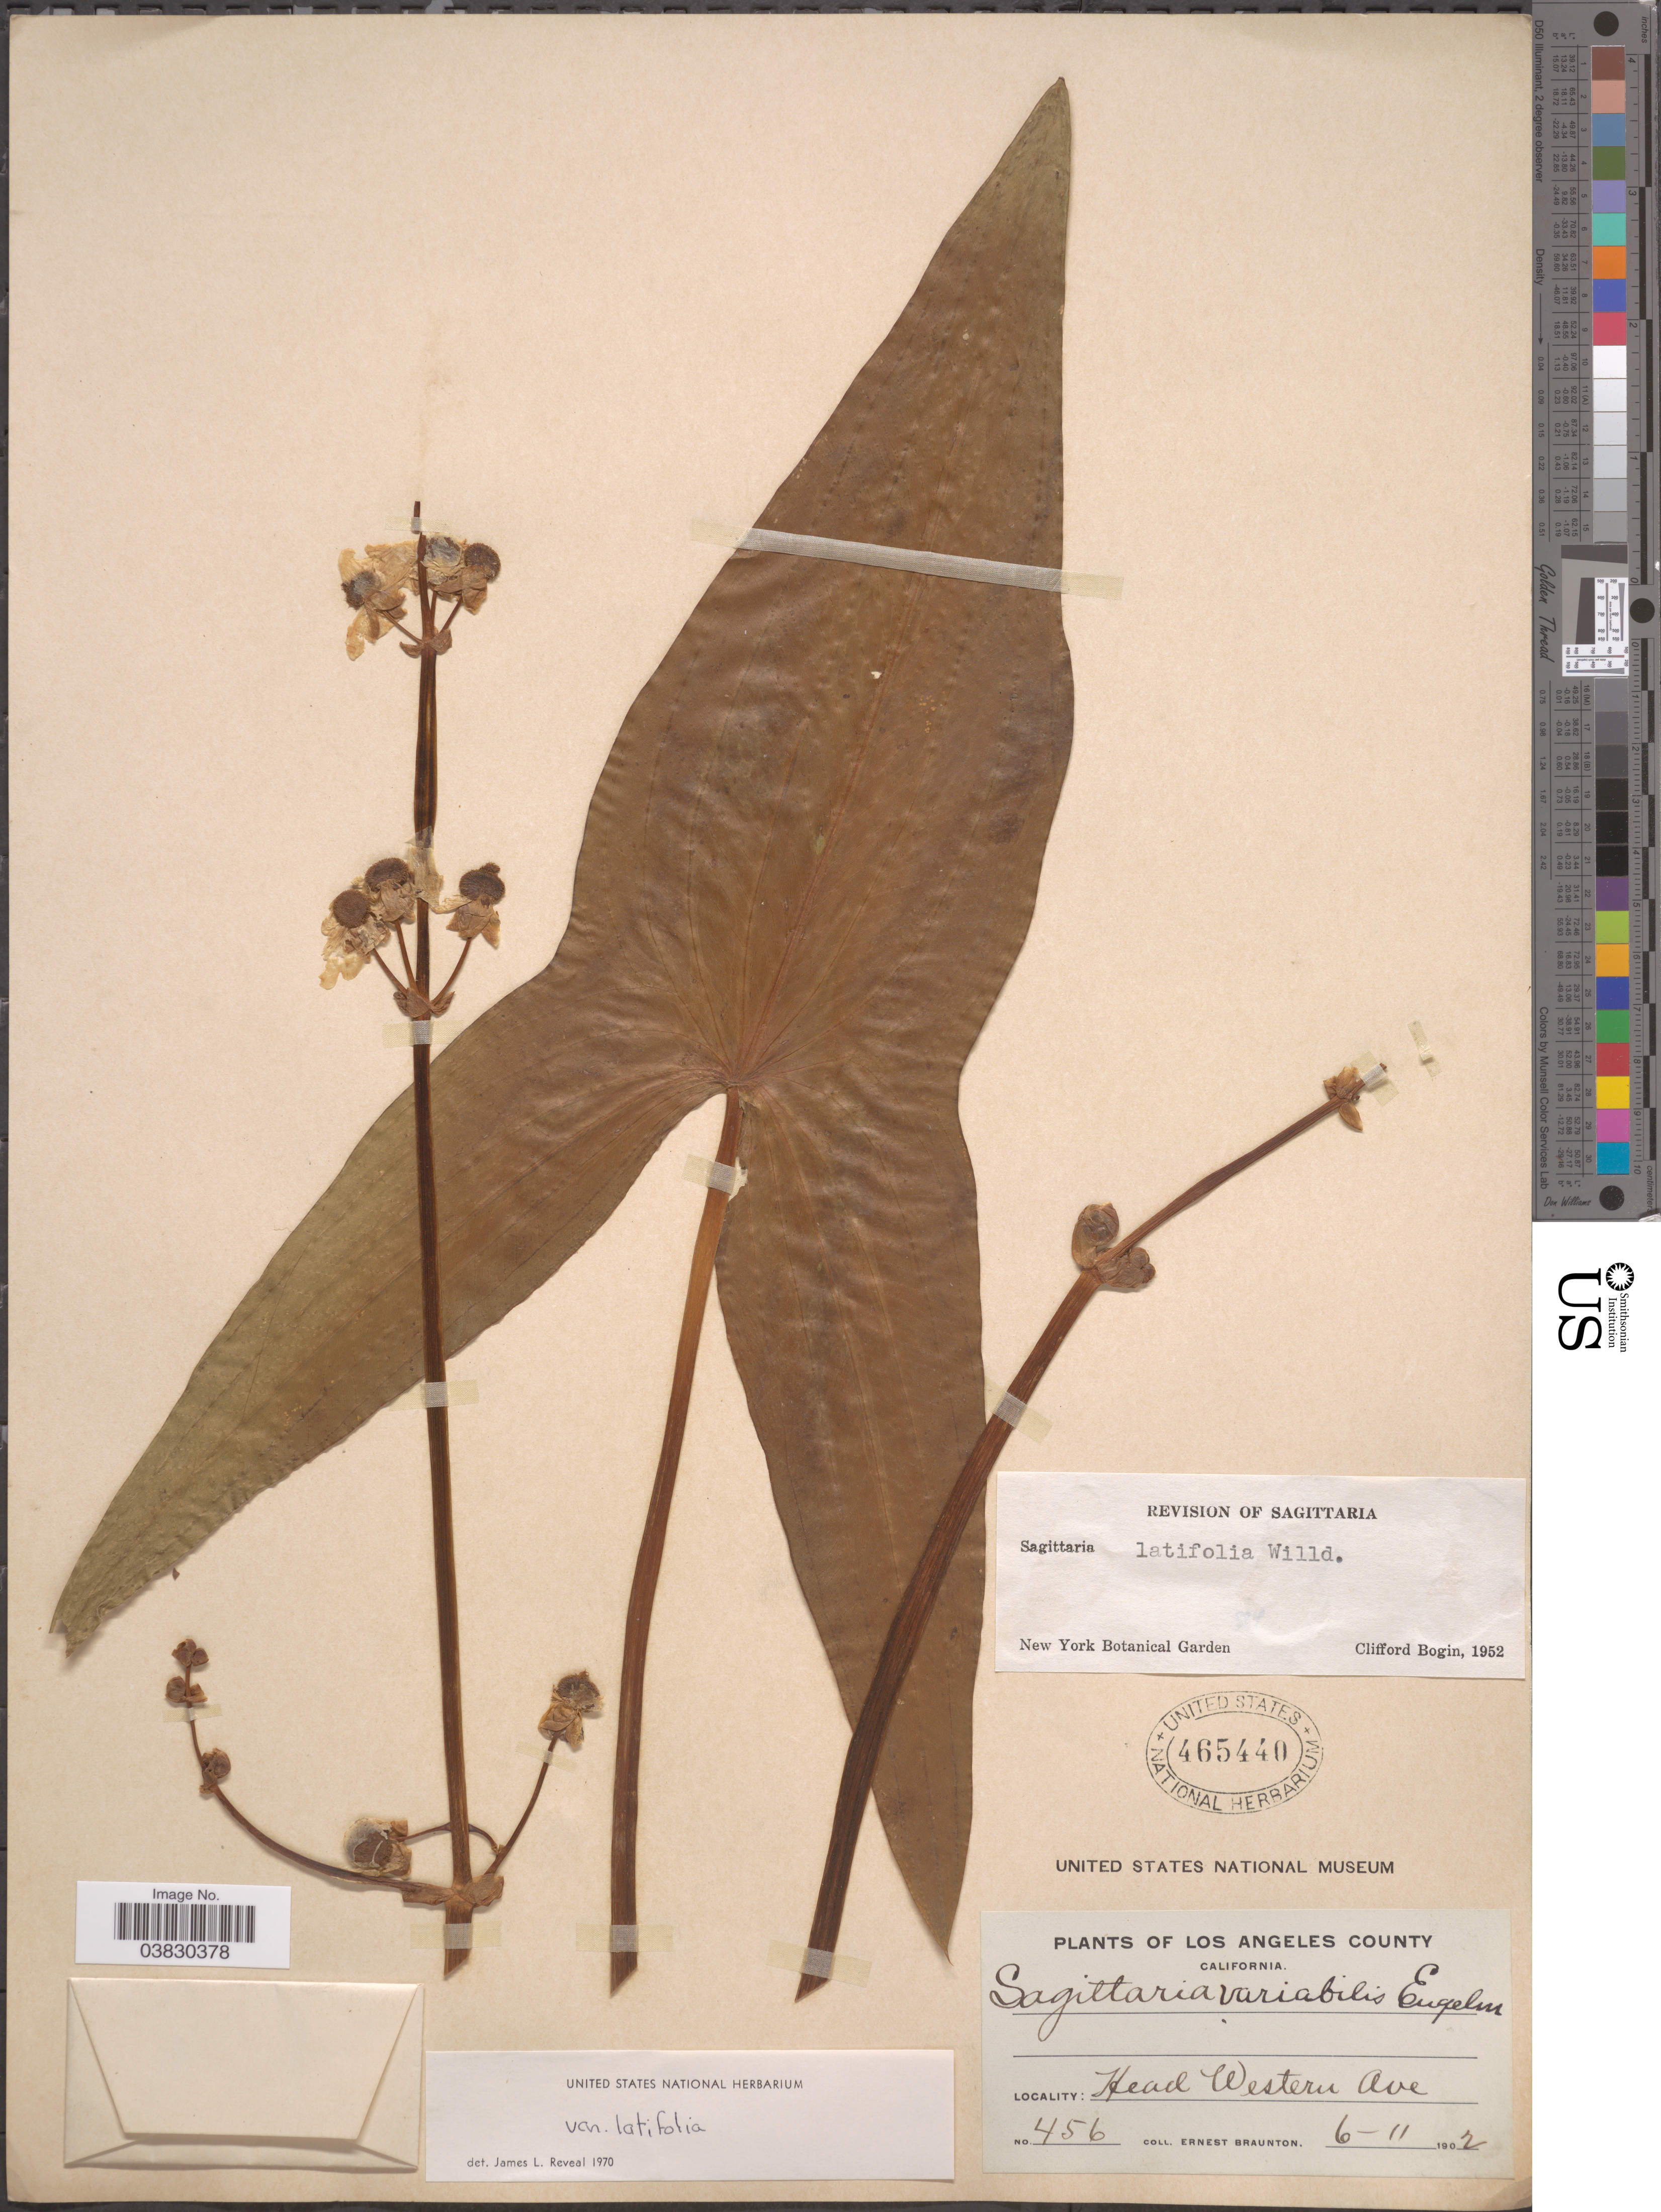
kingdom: Plantae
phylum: Tracheophyta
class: Liliopsida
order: Alismatales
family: Alismataceae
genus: Sagittaria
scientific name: Sagittaria latifolia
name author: Willd.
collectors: E. Braunton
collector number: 456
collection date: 1902-06-11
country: United States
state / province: California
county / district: Los Angeles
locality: Los Angeles County. Head Western Ave.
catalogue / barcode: US 465440